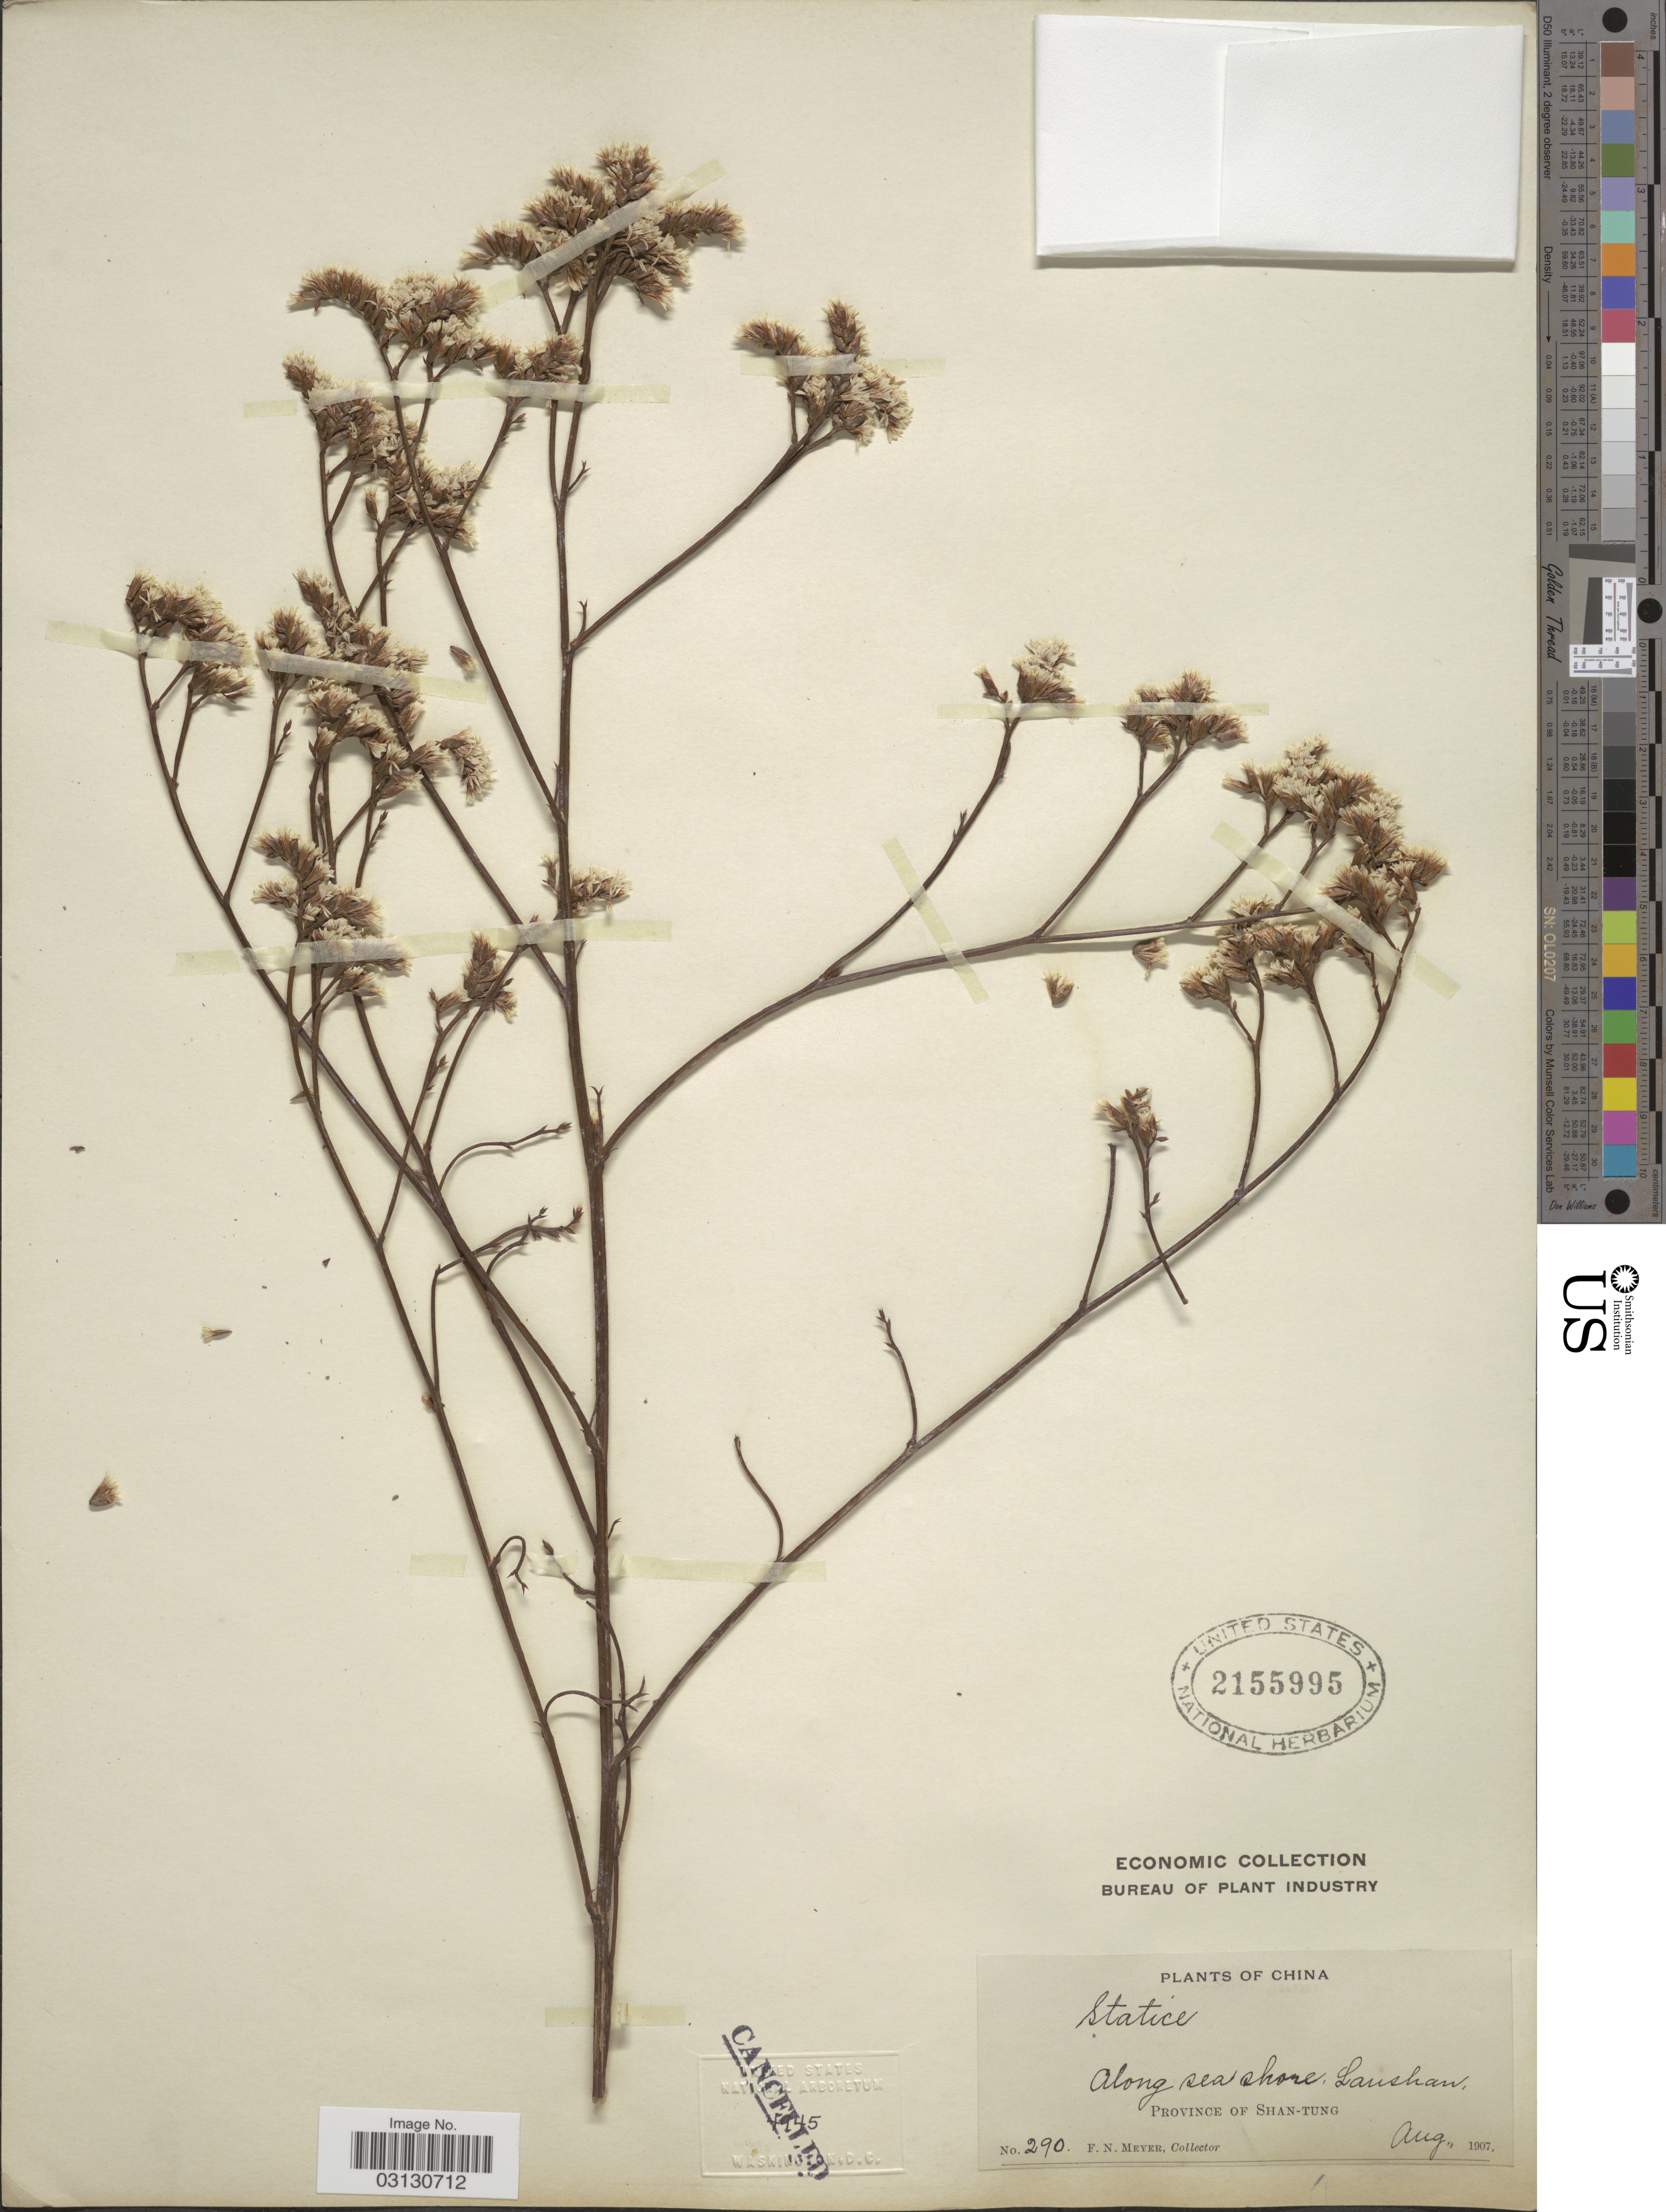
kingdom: Plantae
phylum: Tracheophyta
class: Magnoliopsida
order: Caryophyllales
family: Plumbaginaceae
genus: Limonium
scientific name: Limonium sinense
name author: (Girard) Kuntze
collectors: F. N. Meyer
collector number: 290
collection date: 1907-08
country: China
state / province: Shandong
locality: Along sea shore, Laushan, Province of Shan-Tung.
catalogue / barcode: US 2155995